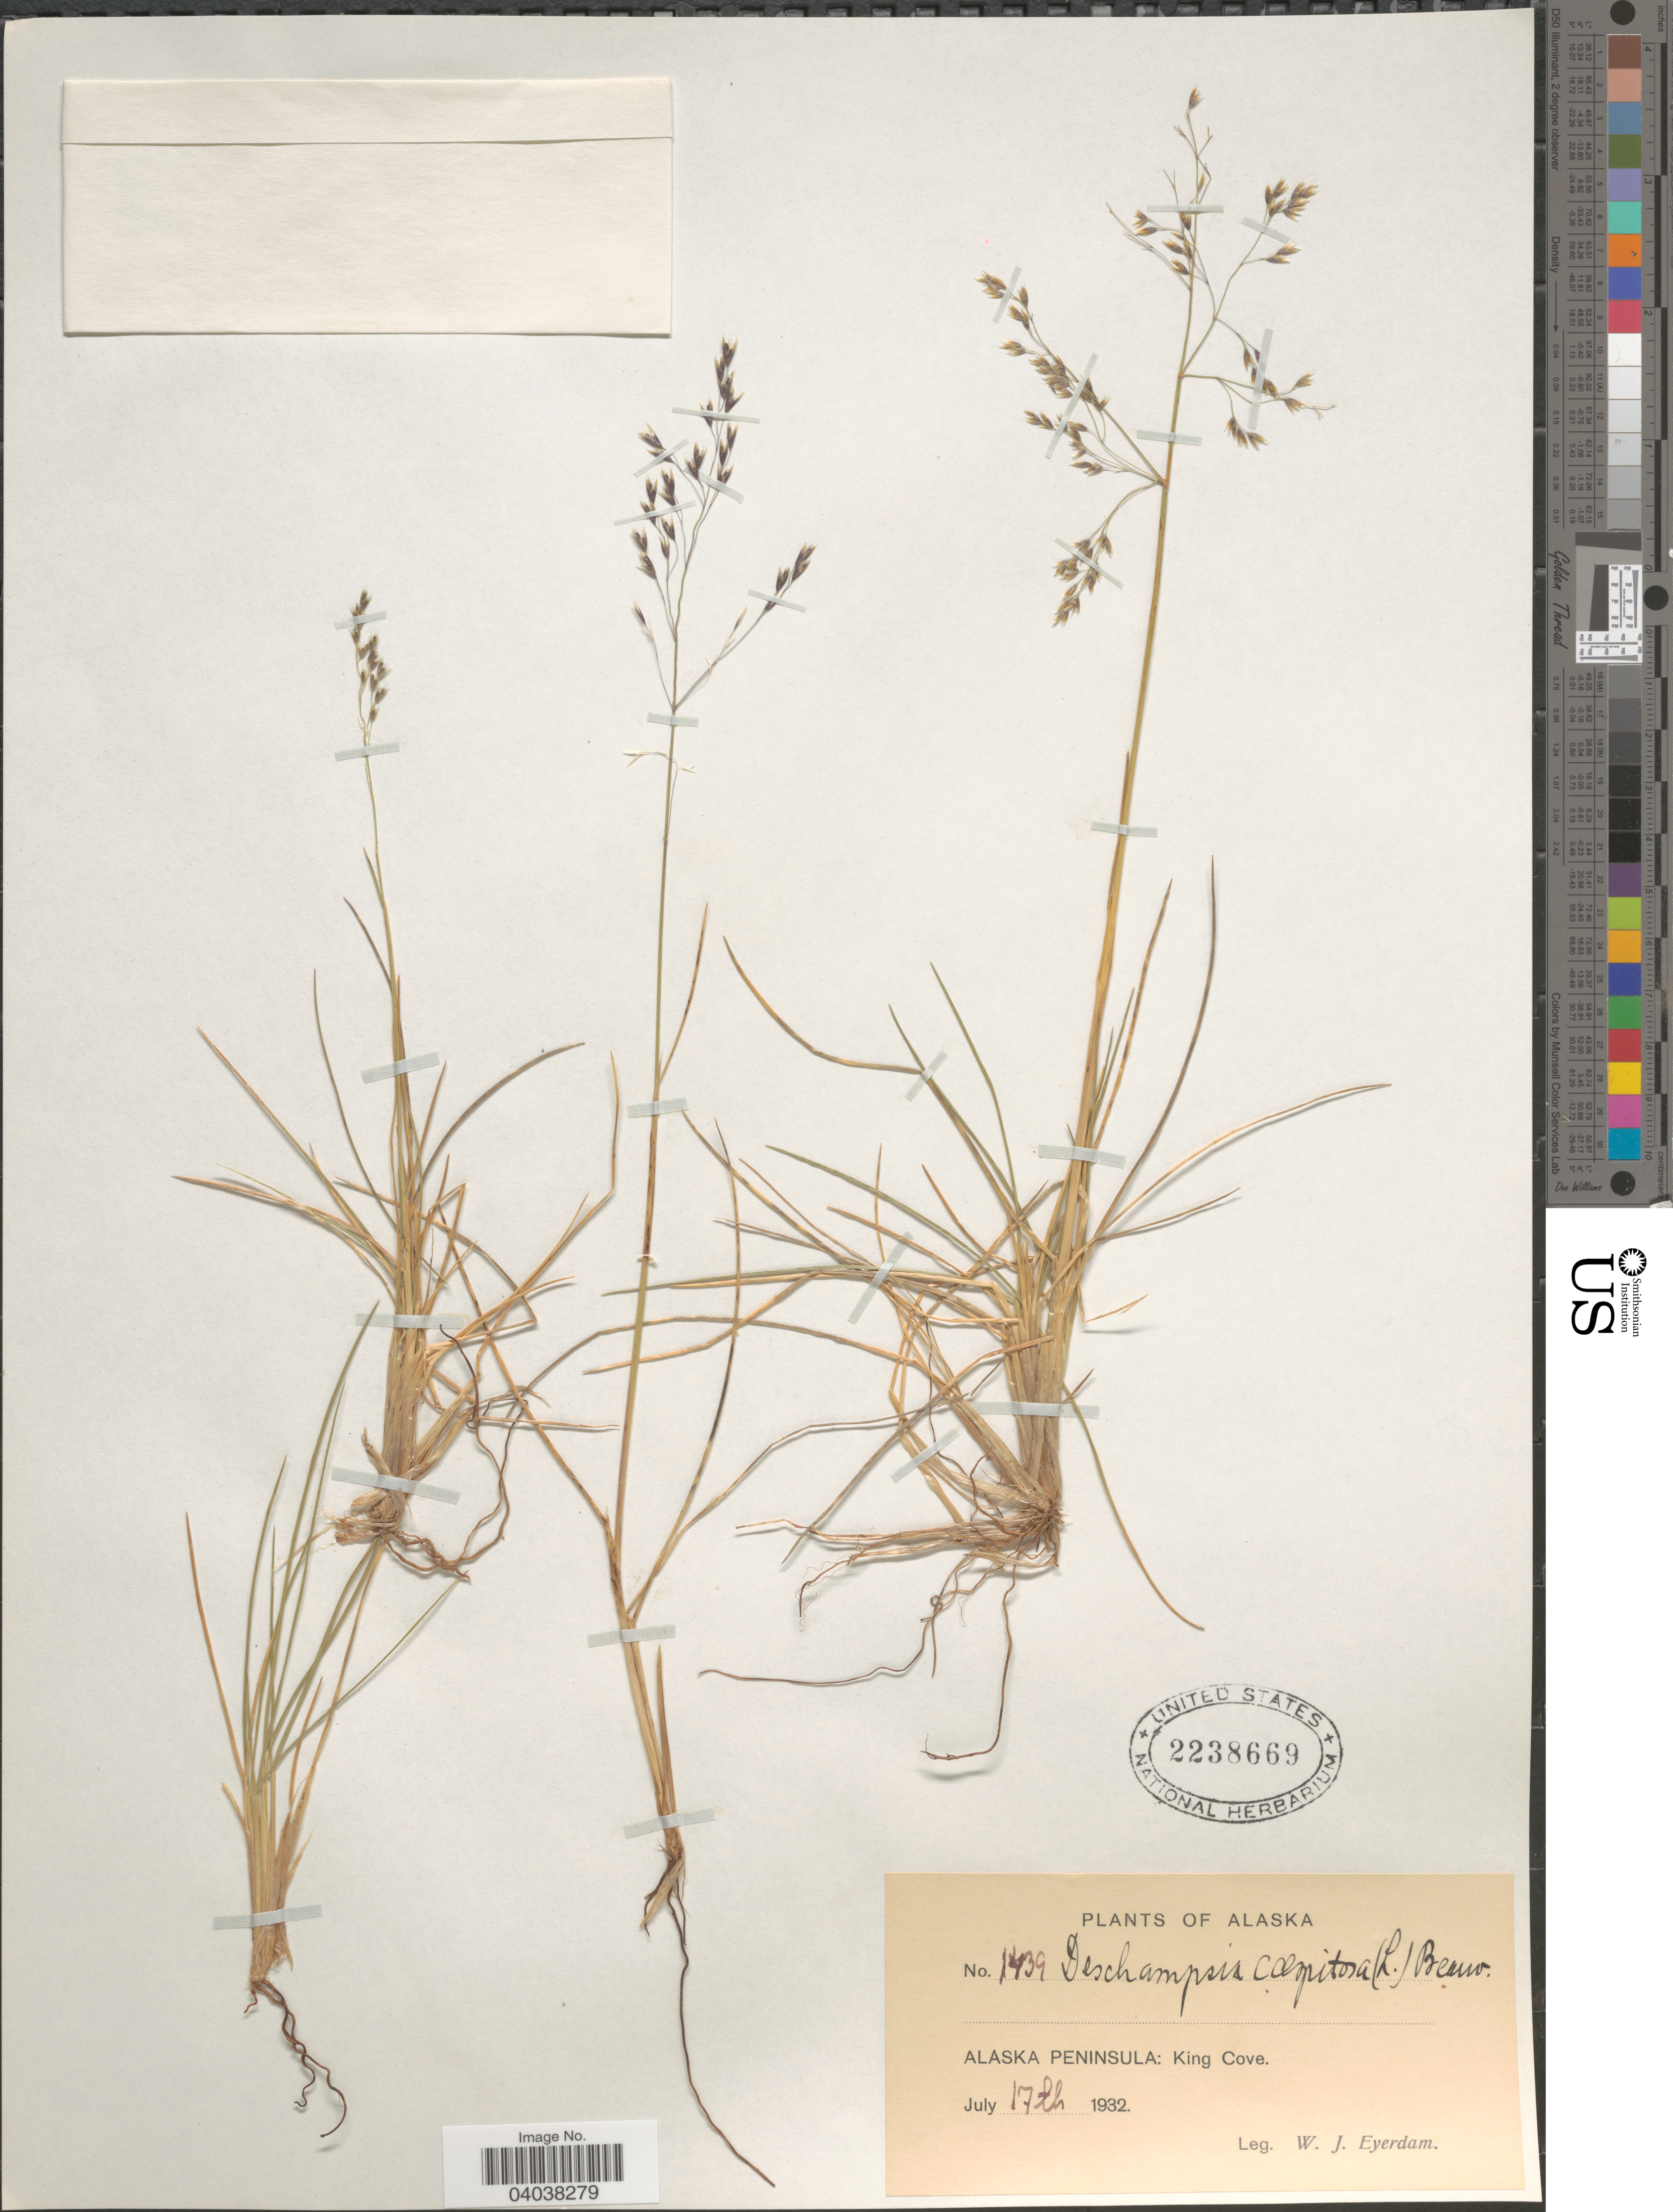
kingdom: Plantae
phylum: Tracheophyta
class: Liliopsida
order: Poales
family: Poaceae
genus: Deschampsia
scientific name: Deschampsia cespitosa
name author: (L.) P. Beauv.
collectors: W. J. Eyerdam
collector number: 1439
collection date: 1932-07-17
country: United States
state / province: Alaska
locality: Alaska Peninsula: King Cove.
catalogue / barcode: US 2238669